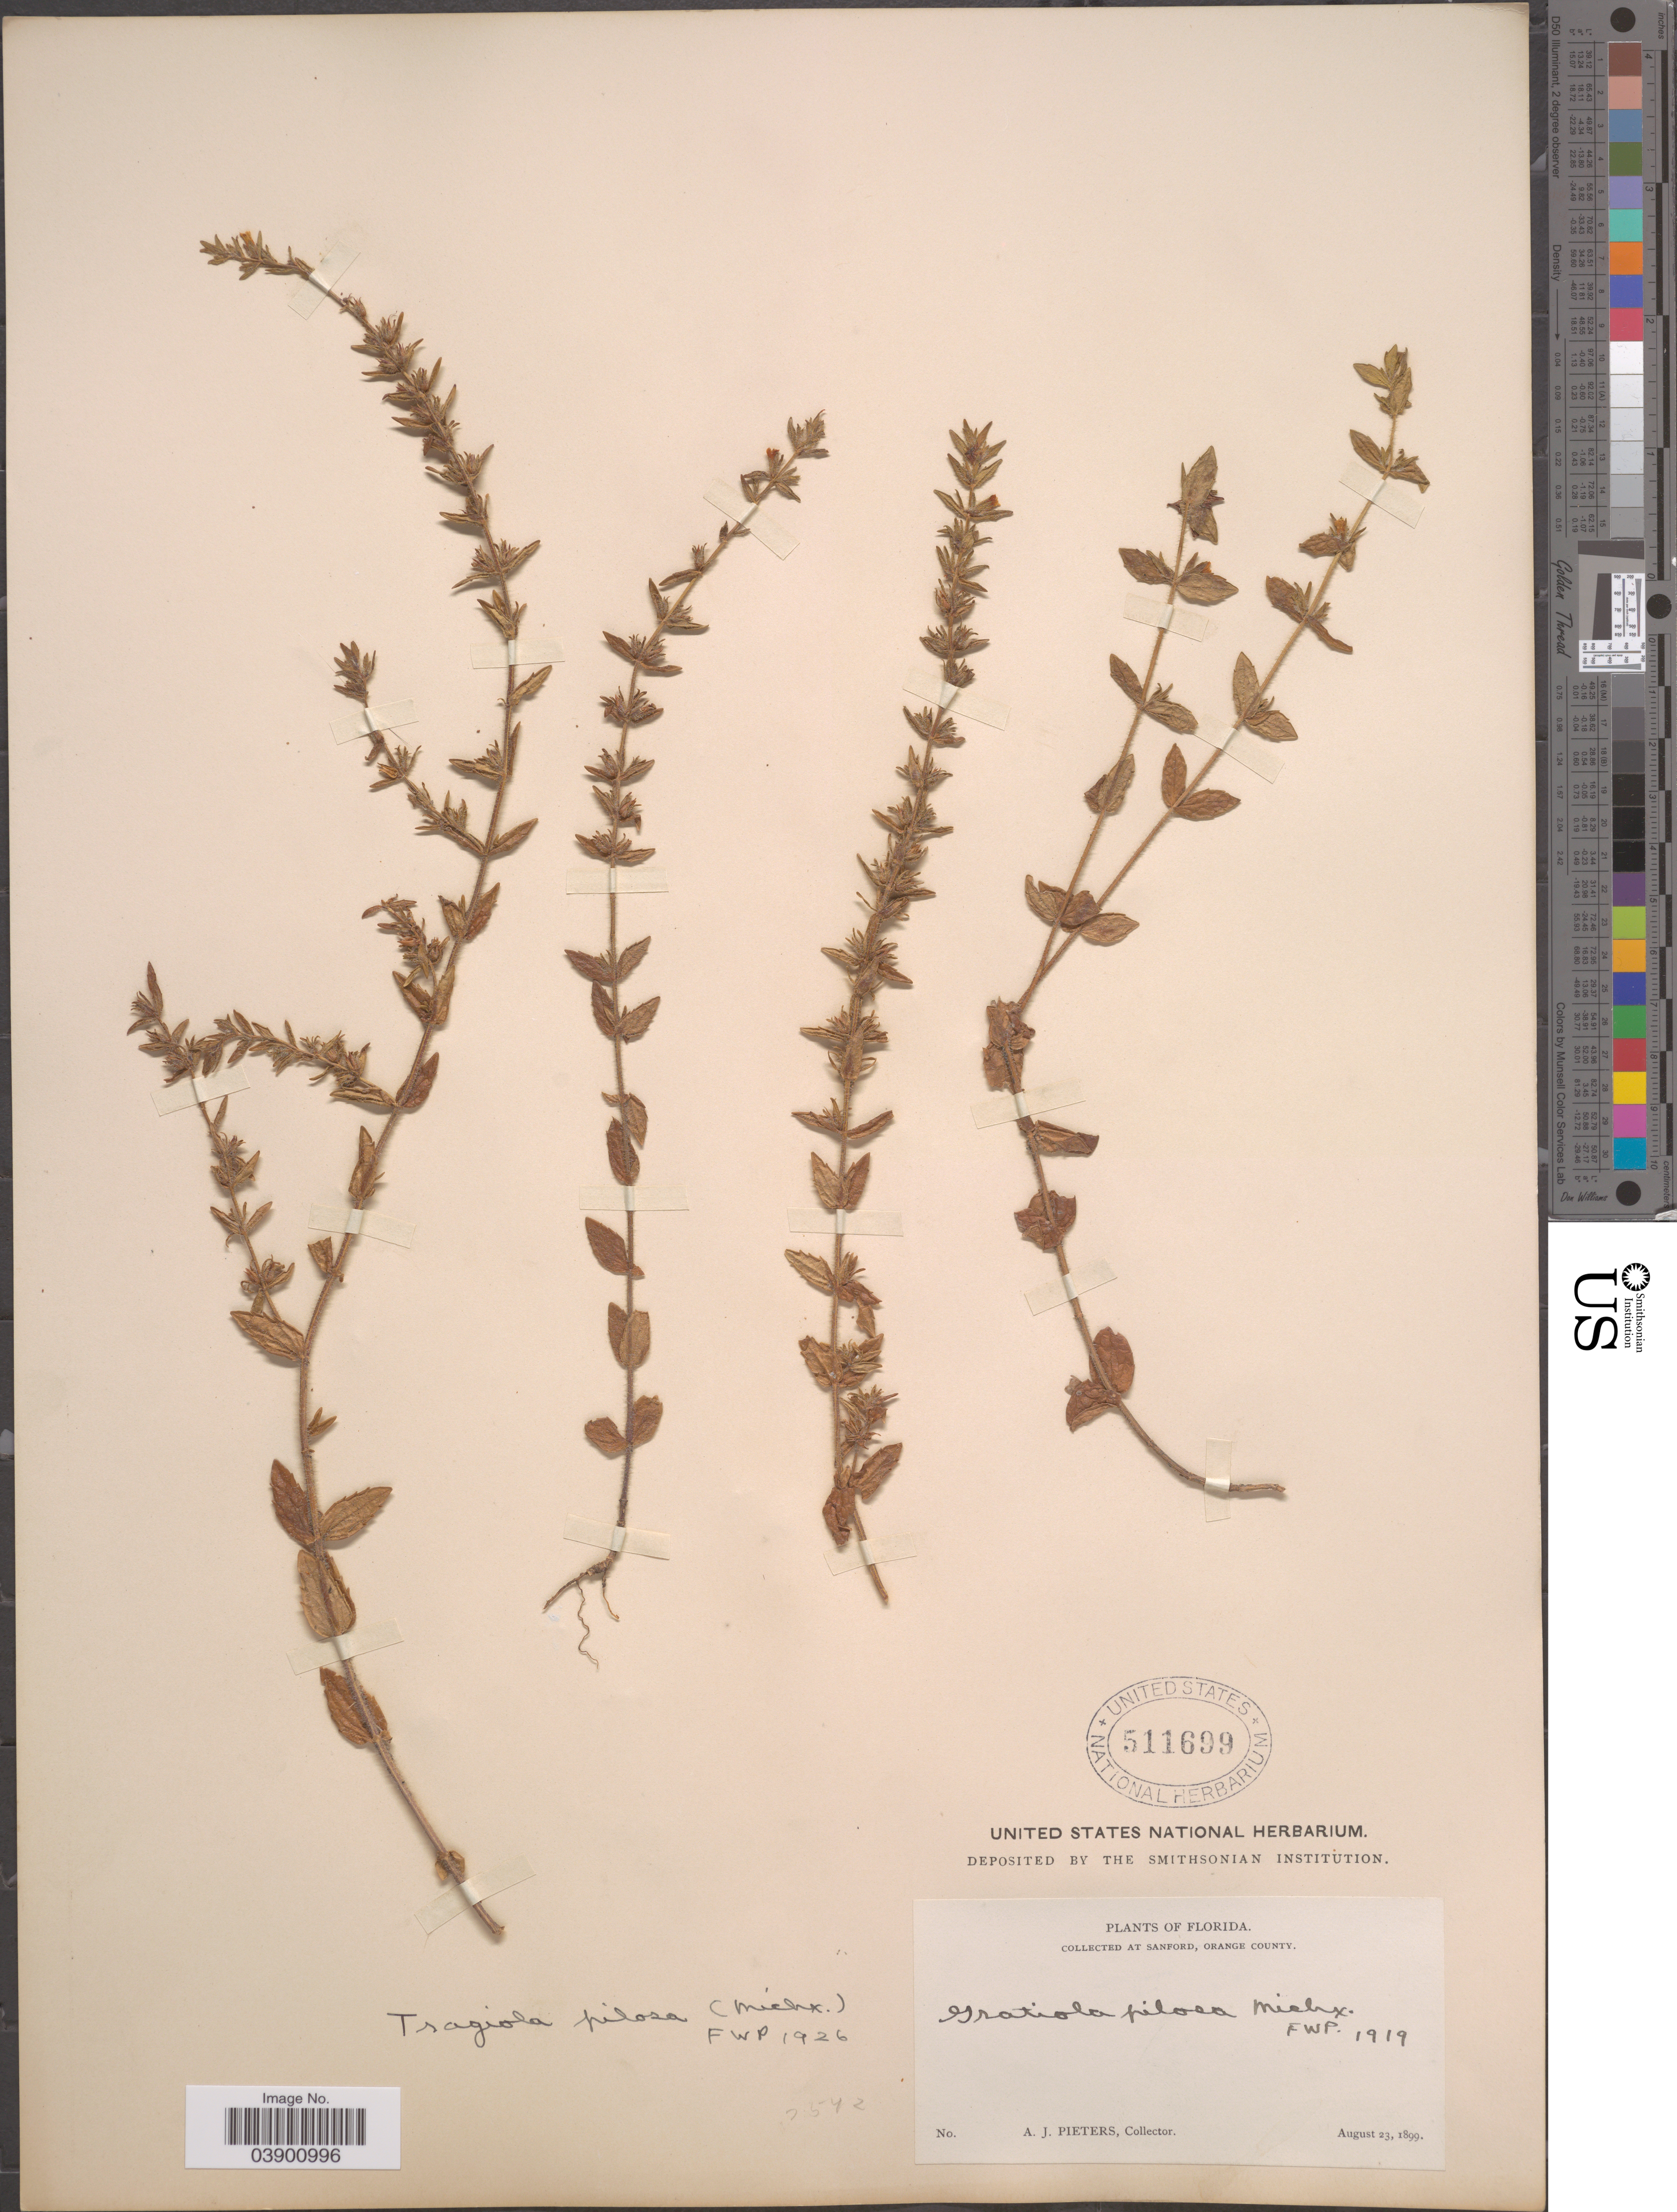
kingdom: Plantae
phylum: Tracheophyta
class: Magnoliopsida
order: Lamiales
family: Plantaginaceae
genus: Gratiola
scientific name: Gratiola pilosa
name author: Michx.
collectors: A. Pieters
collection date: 1899-08-23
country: United States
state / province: Florida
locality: Sanford, Orange County.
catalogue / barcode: US 511699